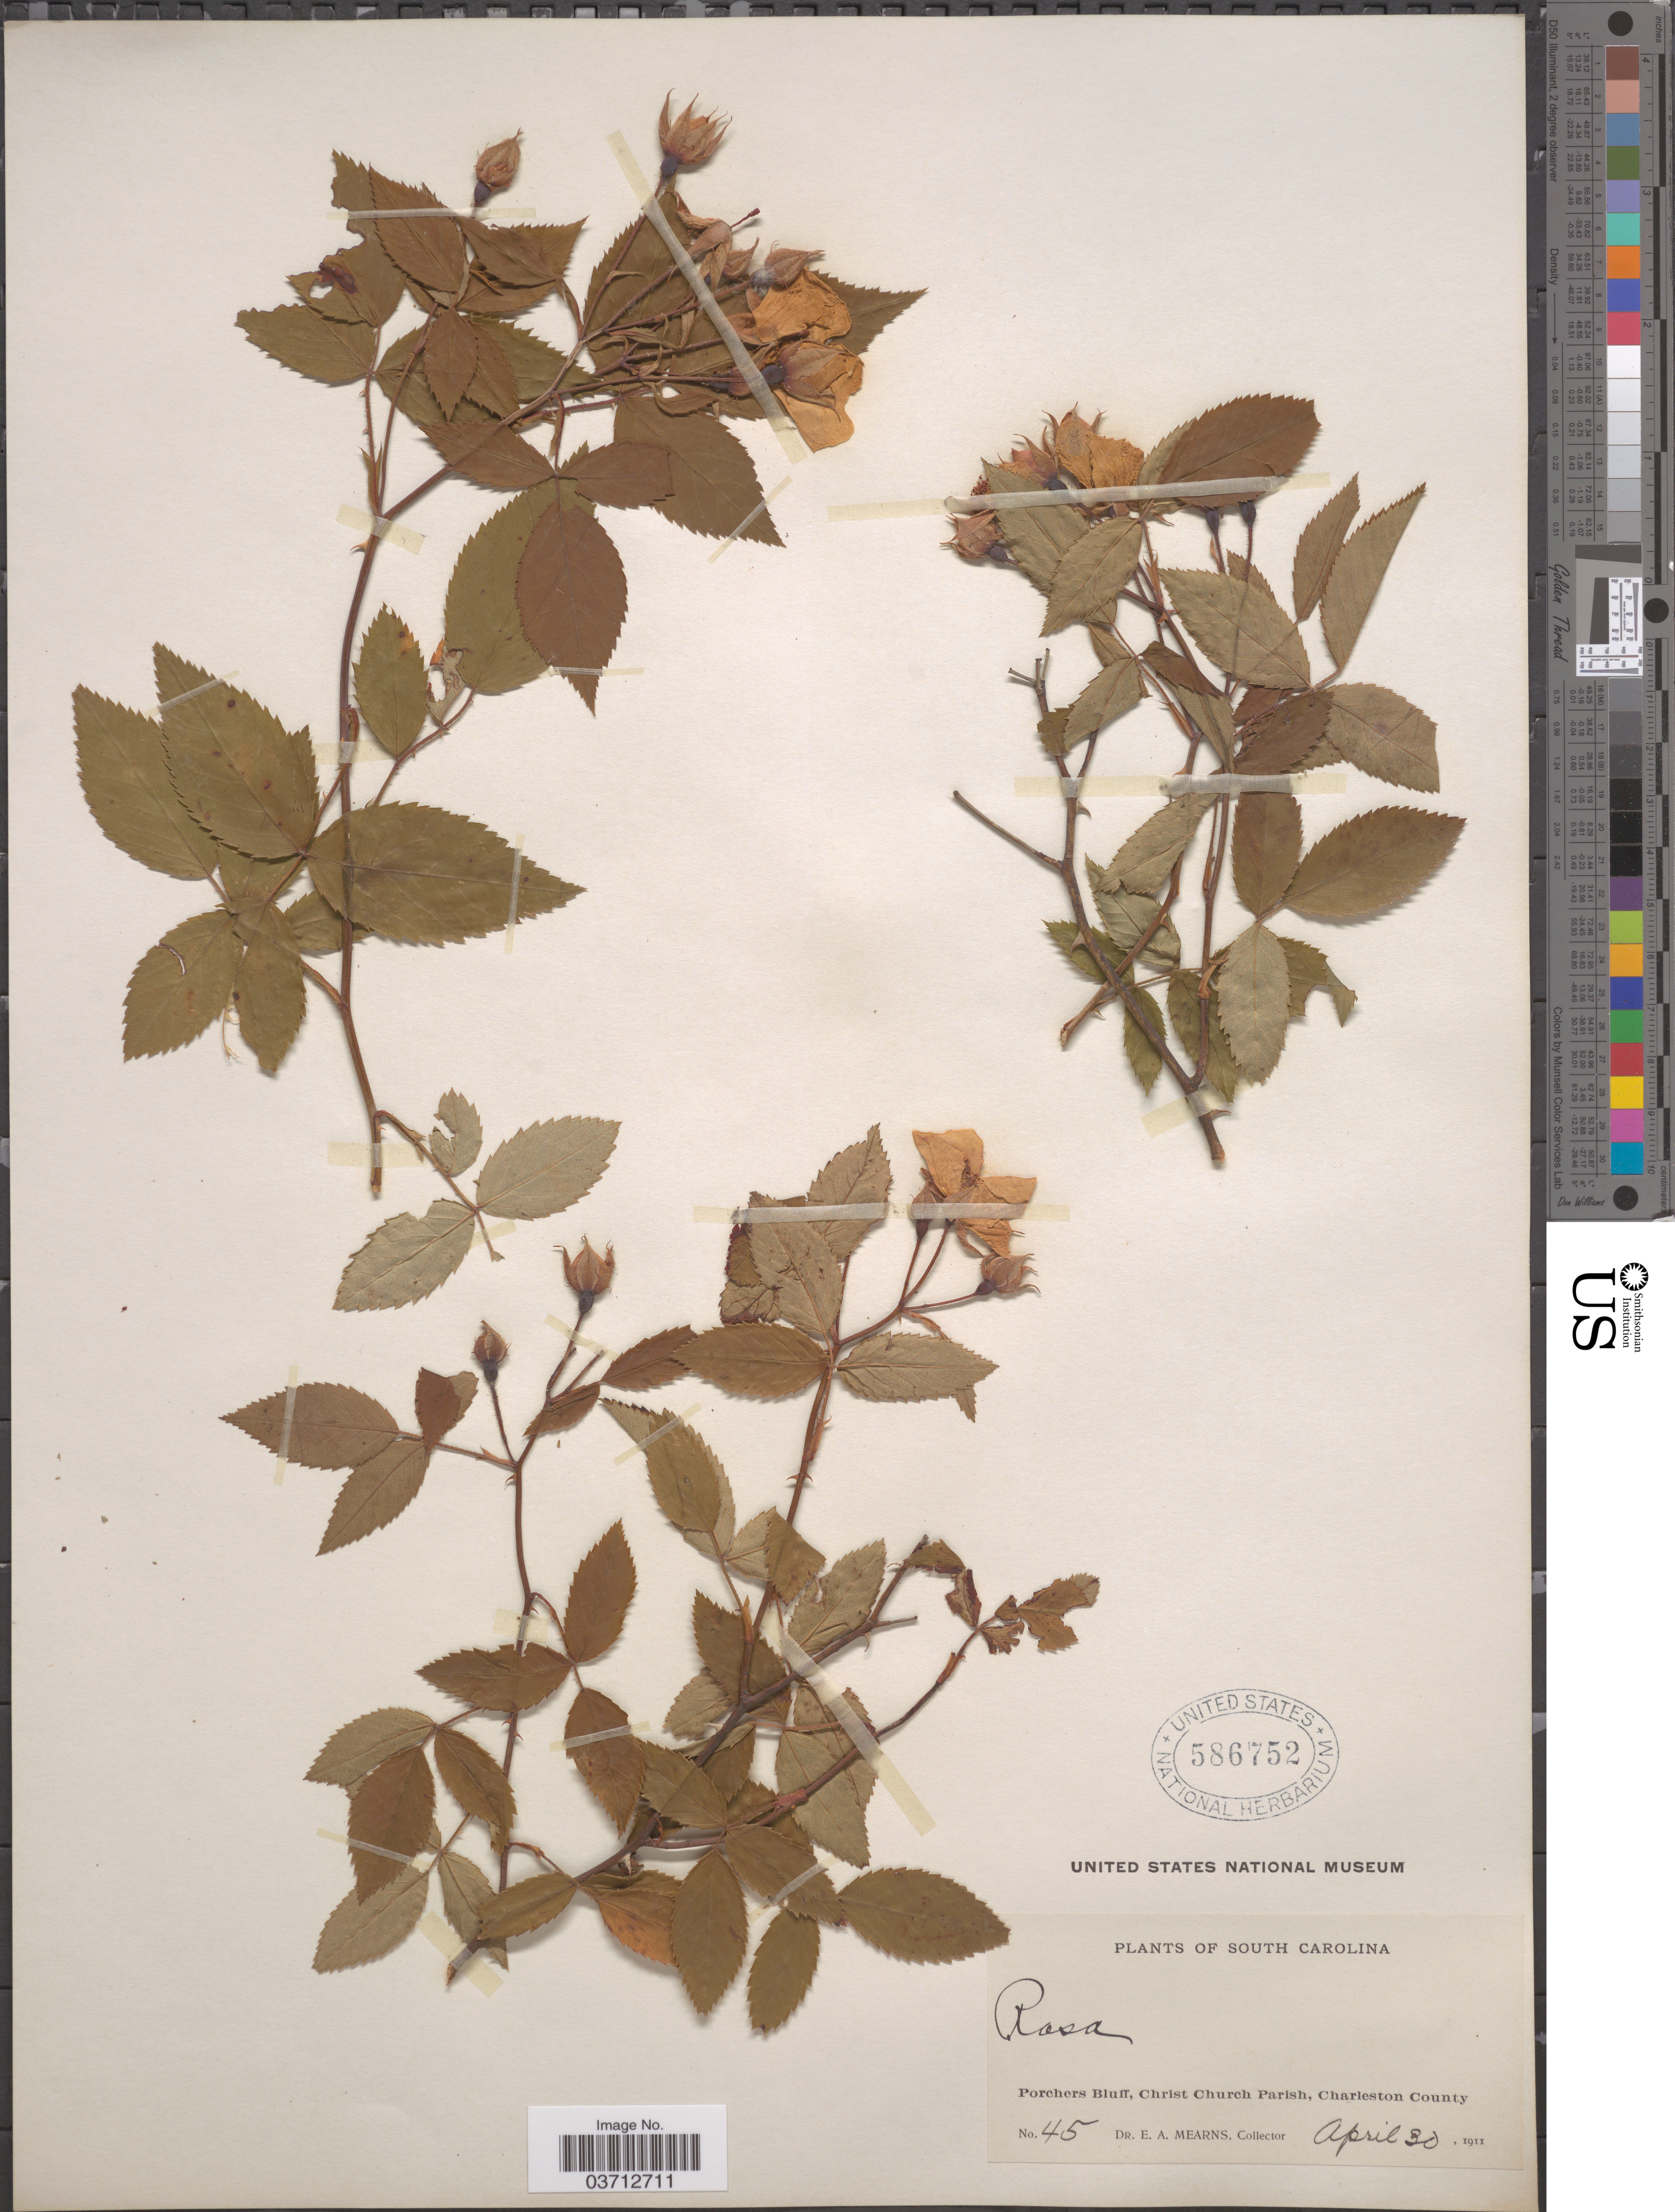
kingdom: Plantae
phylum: Tracheophyta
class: Magnoliopsida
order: Rosales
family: Rosaceae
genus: Rosa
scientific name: Rosa sp.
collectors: E. A. Mearns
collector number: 45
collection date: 1911-06-30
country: United States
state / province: South Carolina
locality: Porchers Bluff, Christ Church Parish, Charleston County.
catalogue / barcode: US 586752